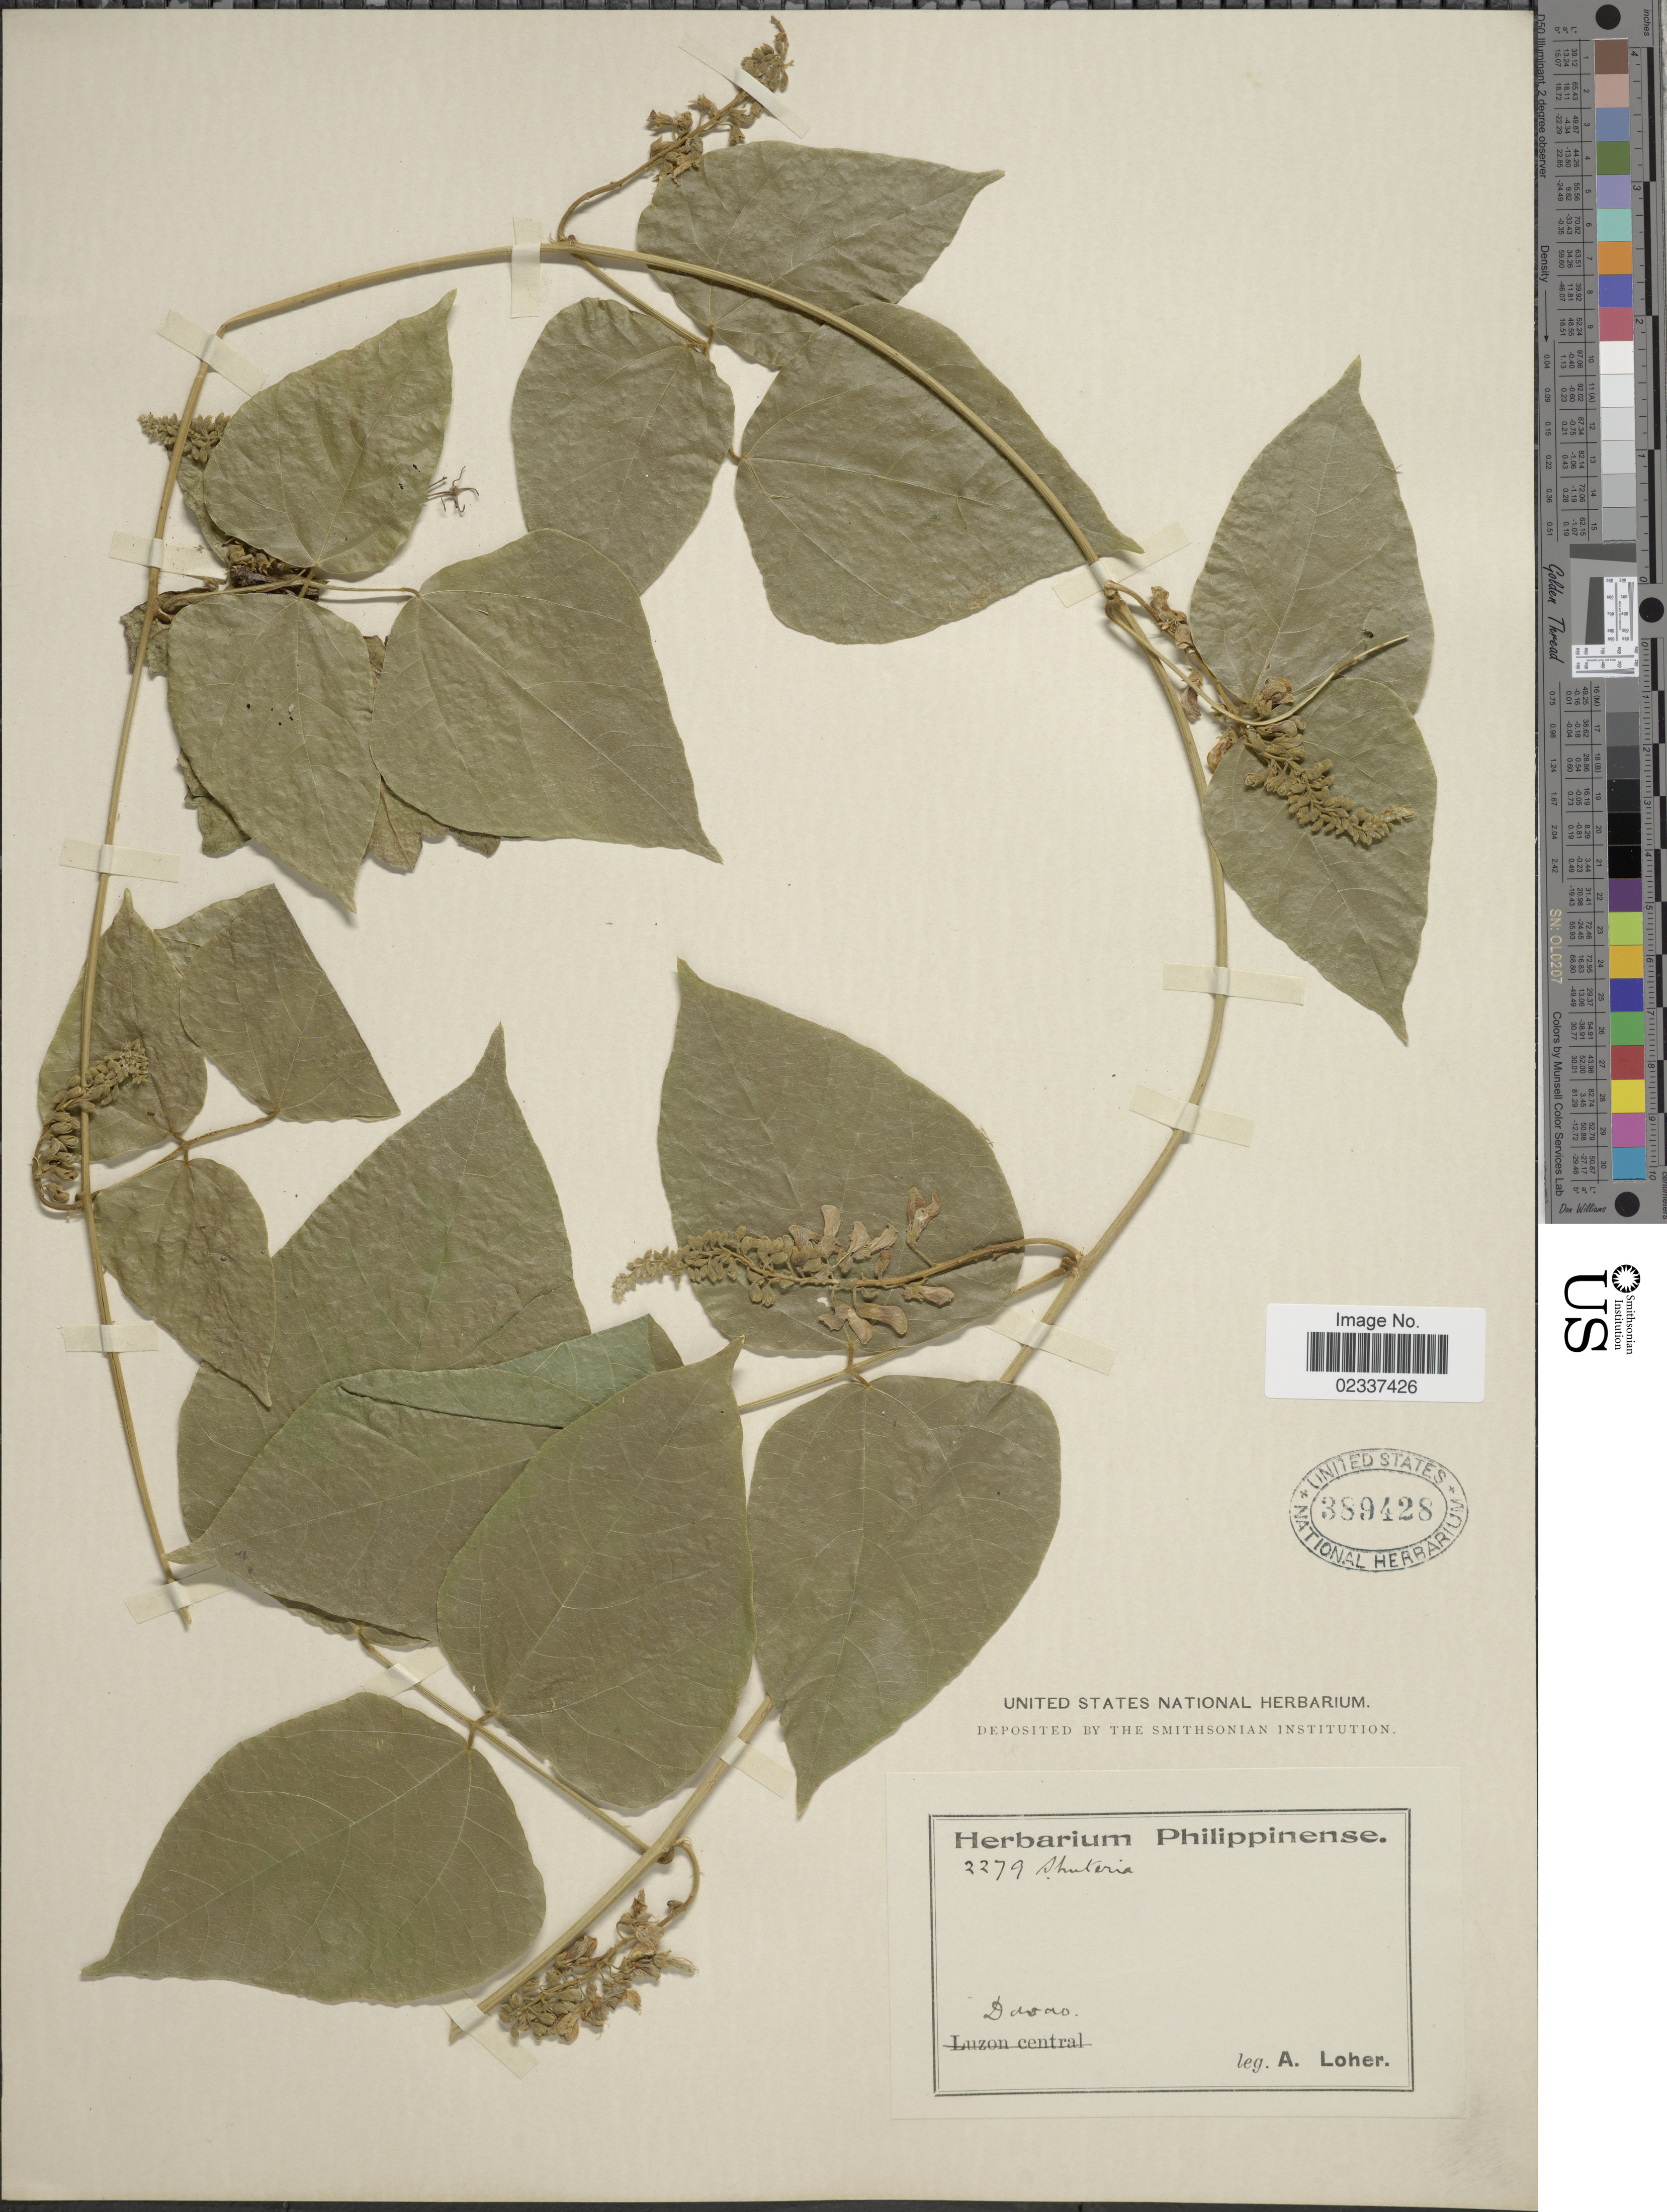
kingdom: Plantae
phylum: Tracheophyta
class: Magnoliopsida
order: Fabales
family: Fabaceae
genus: Shuteria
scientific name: Shuteria sp.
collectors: A. Loher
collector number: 2279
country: Philippines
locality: Davao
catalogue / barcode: US 389428